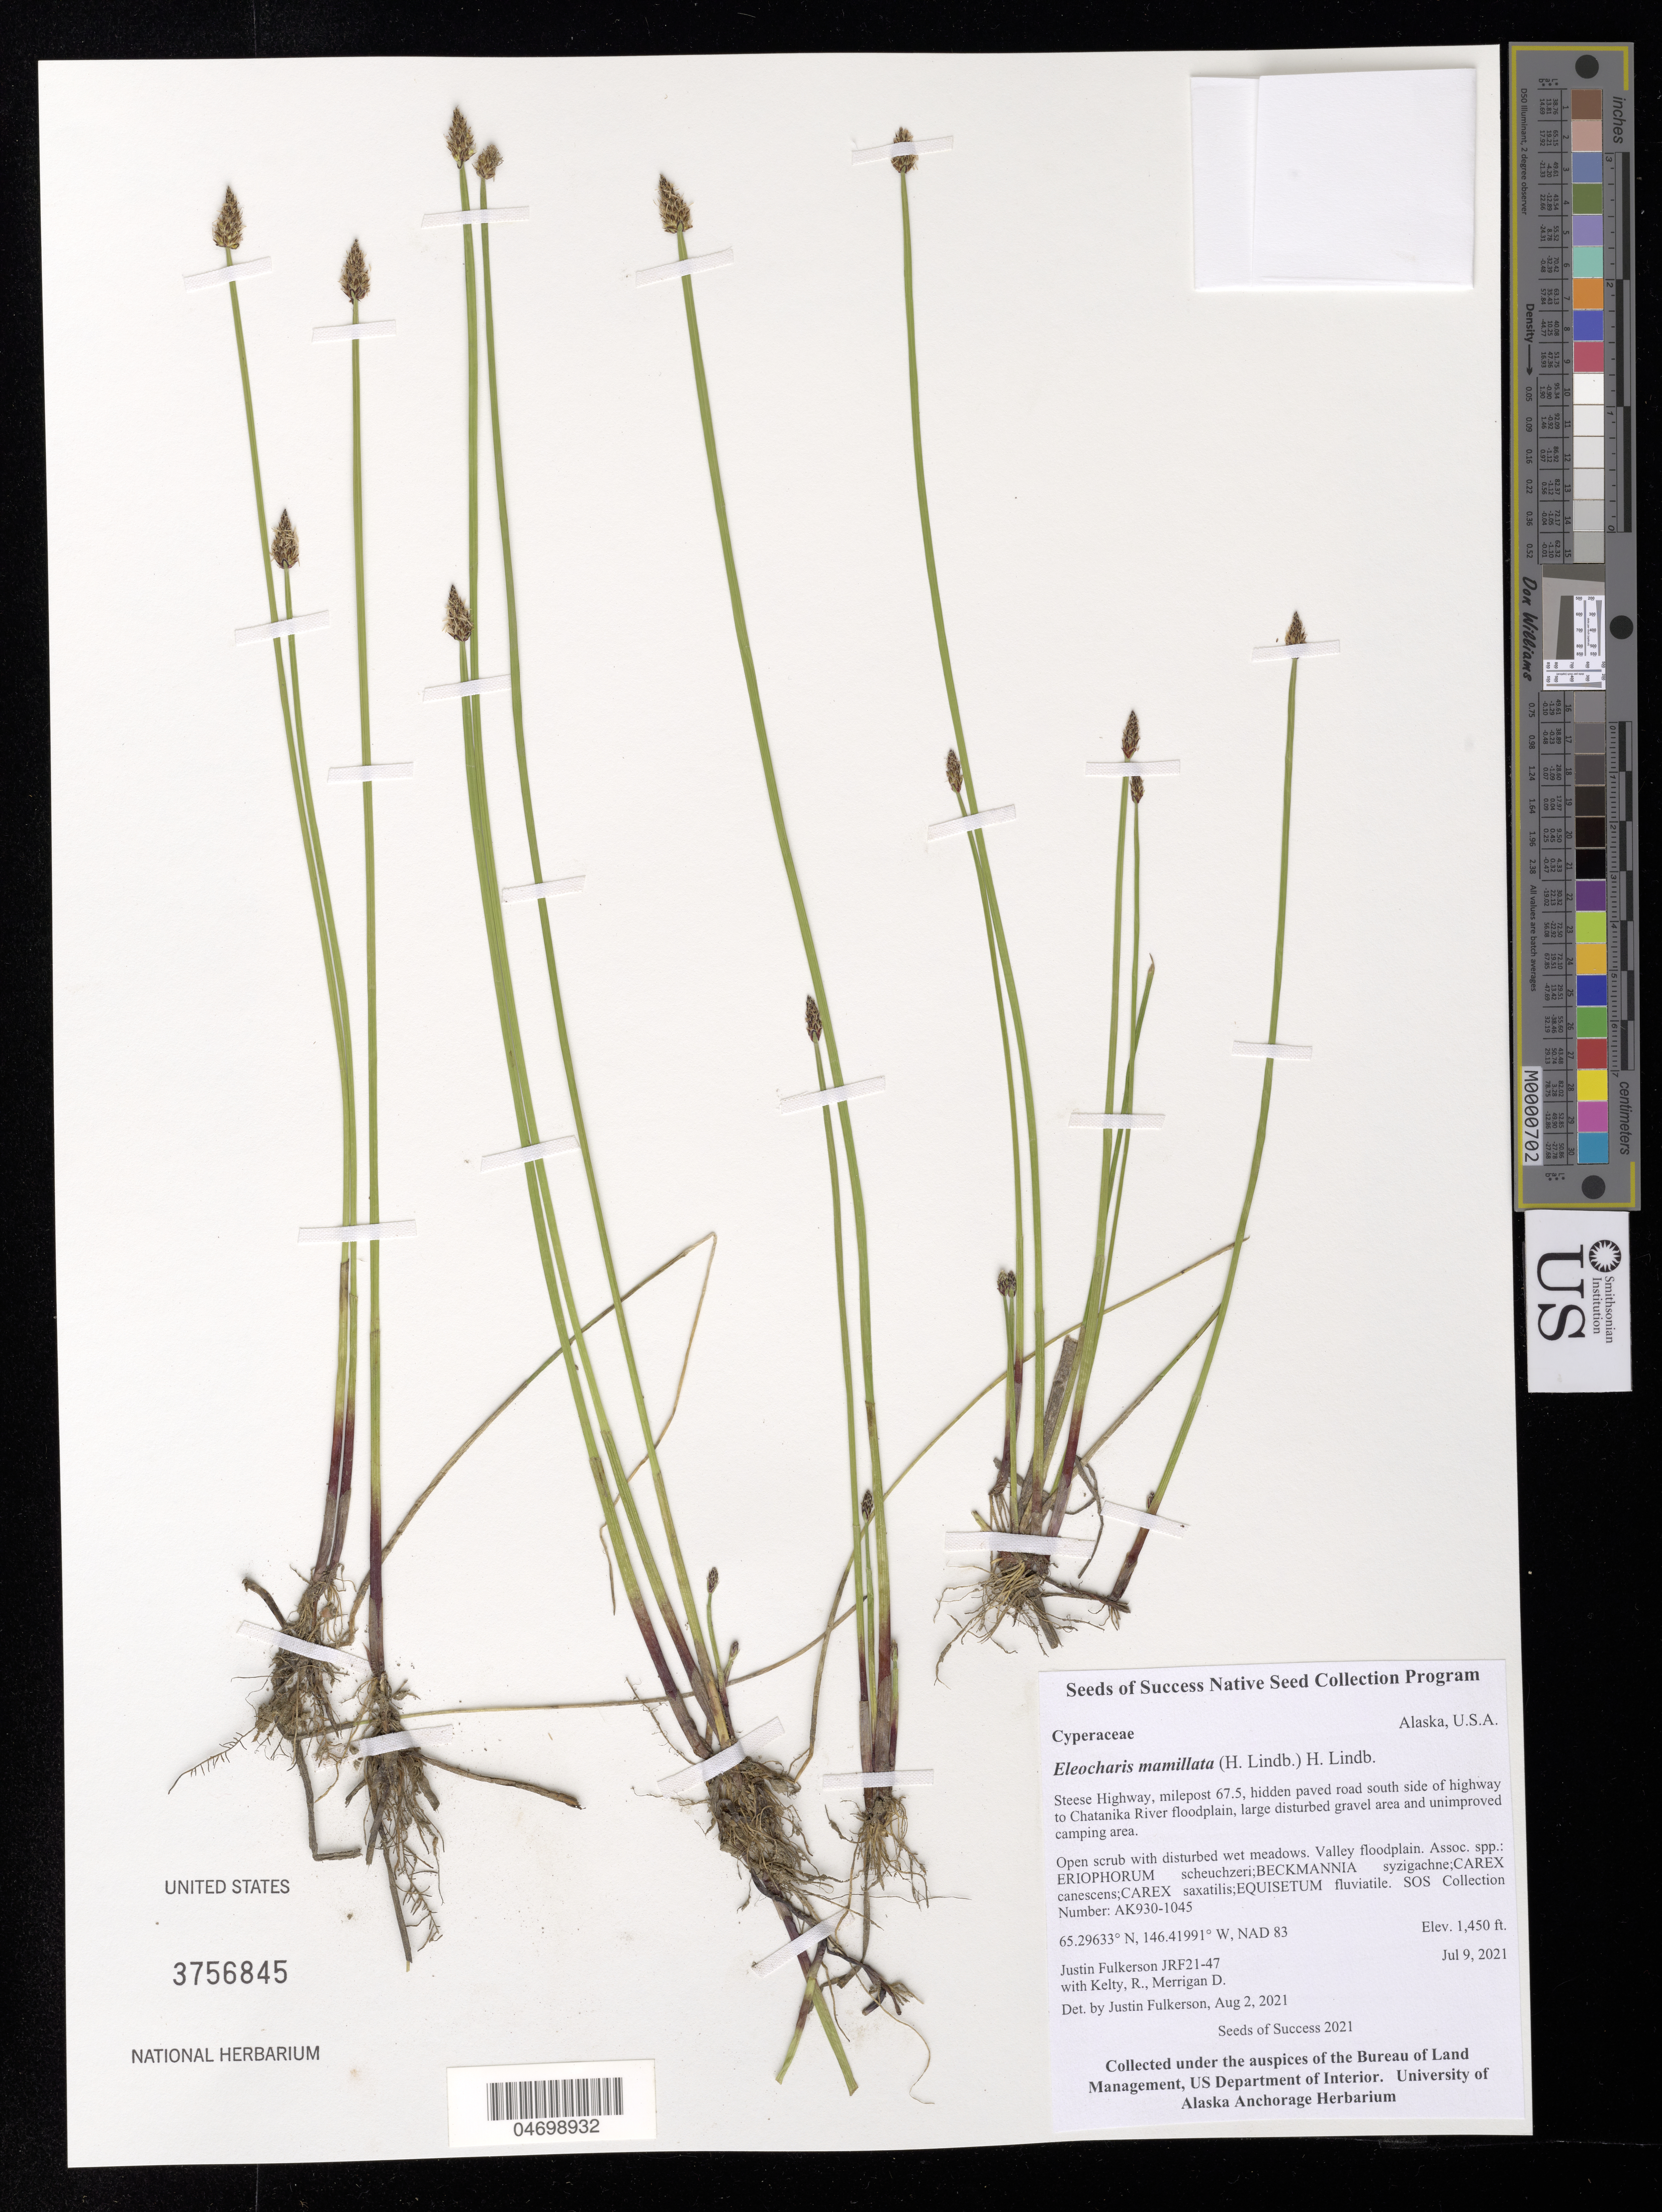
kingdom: Plantae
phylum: Tracheophyta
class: Liliopsida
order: Poales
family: Cyperaceae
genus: Eleocharis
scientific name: Eleocharis mamillata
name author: (H. Lindb.) H. Lindb.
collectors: J. Fulkerson, R. Kelty & D. Merrigan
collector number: AK930-1045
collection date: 2021-07-09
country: United States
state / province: Alaska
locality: Steese Hwy, milepost 67.5, hidden paved road south side of Hwy to Chatanika River floodplain.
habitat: Open scrub with disturbed wet meadows. Valley floodplain. With Carex saxatilis, Equisetum fluviatile, etc.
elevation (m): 442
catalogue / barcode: US 3756845